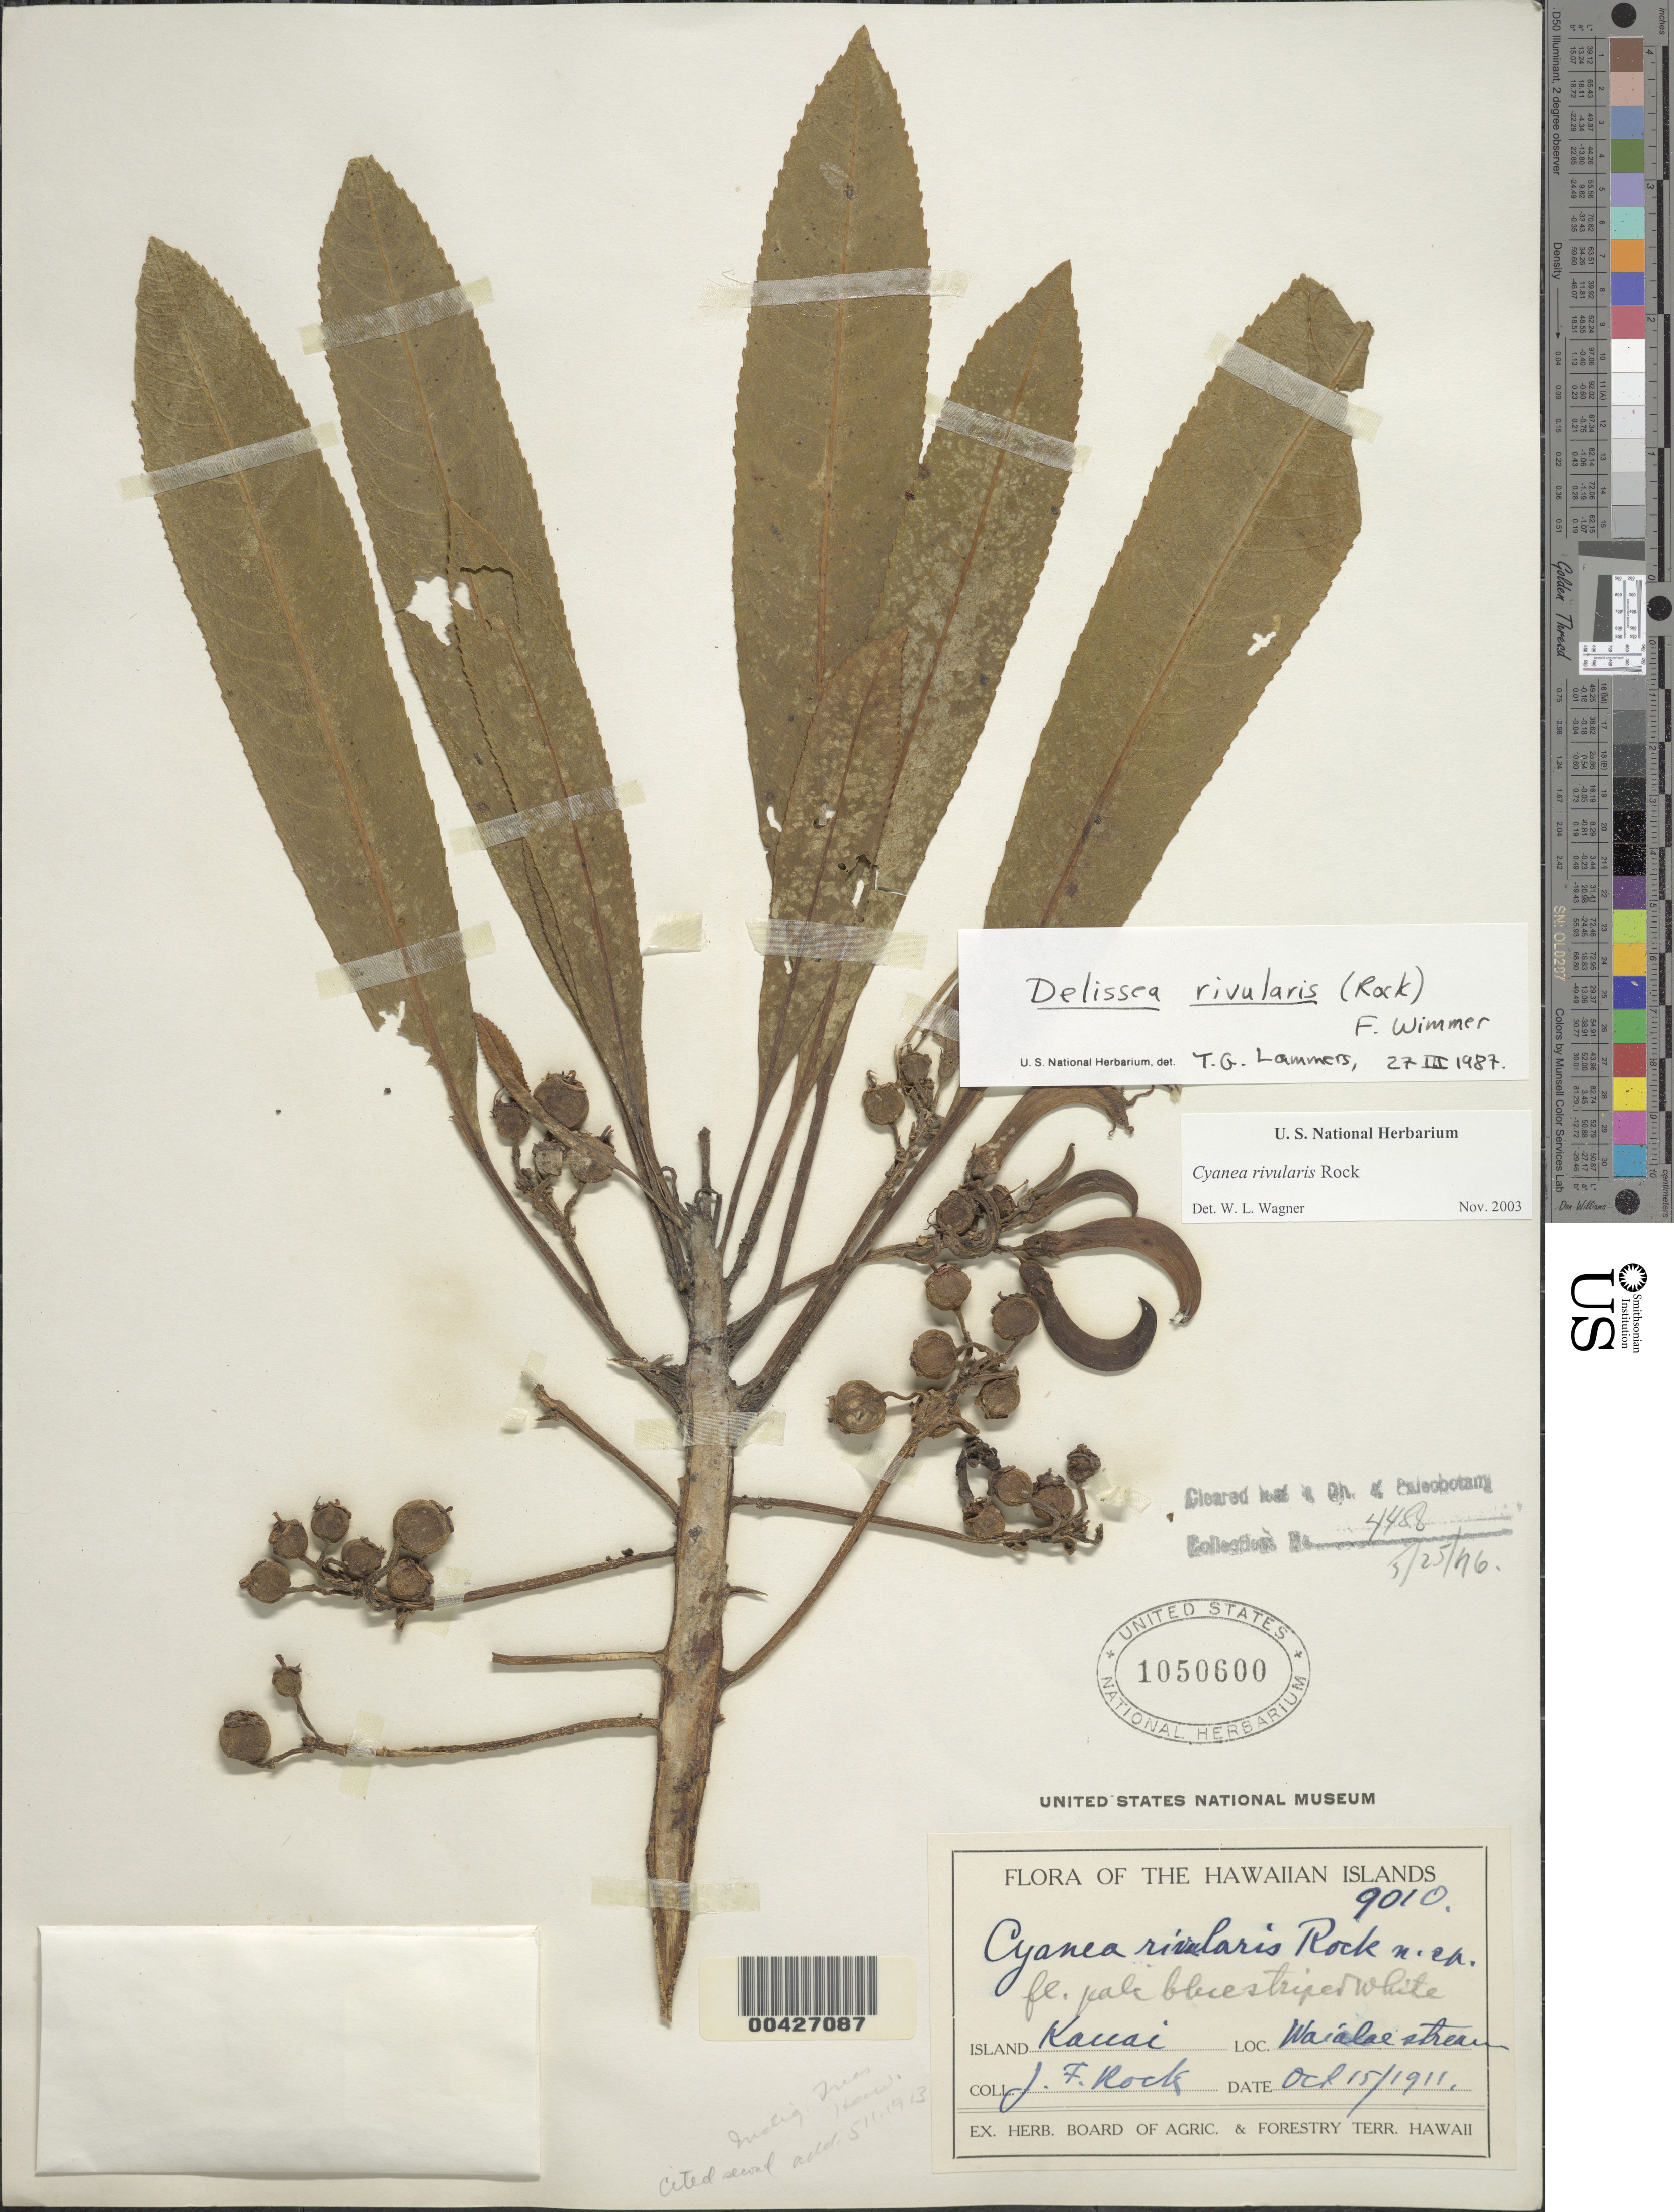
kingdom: Plantae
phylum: Tracheophyta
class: Magnoliopsida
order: Asterales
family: Campanulaceae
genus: Cyanea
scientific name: Cyanea rivularis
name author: Rock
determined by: Wagner, W. L., (BOT), Smithsonian Institution - National Museum of Natural History (UNITED STATES)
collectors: J. F. Rock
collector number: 9010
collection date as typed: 15 Oct 1911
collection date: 1911-10-15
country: United States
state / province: Hawaii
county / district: Kauai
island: Kaua'i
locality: Waialae Stream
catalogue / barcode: US 1050600